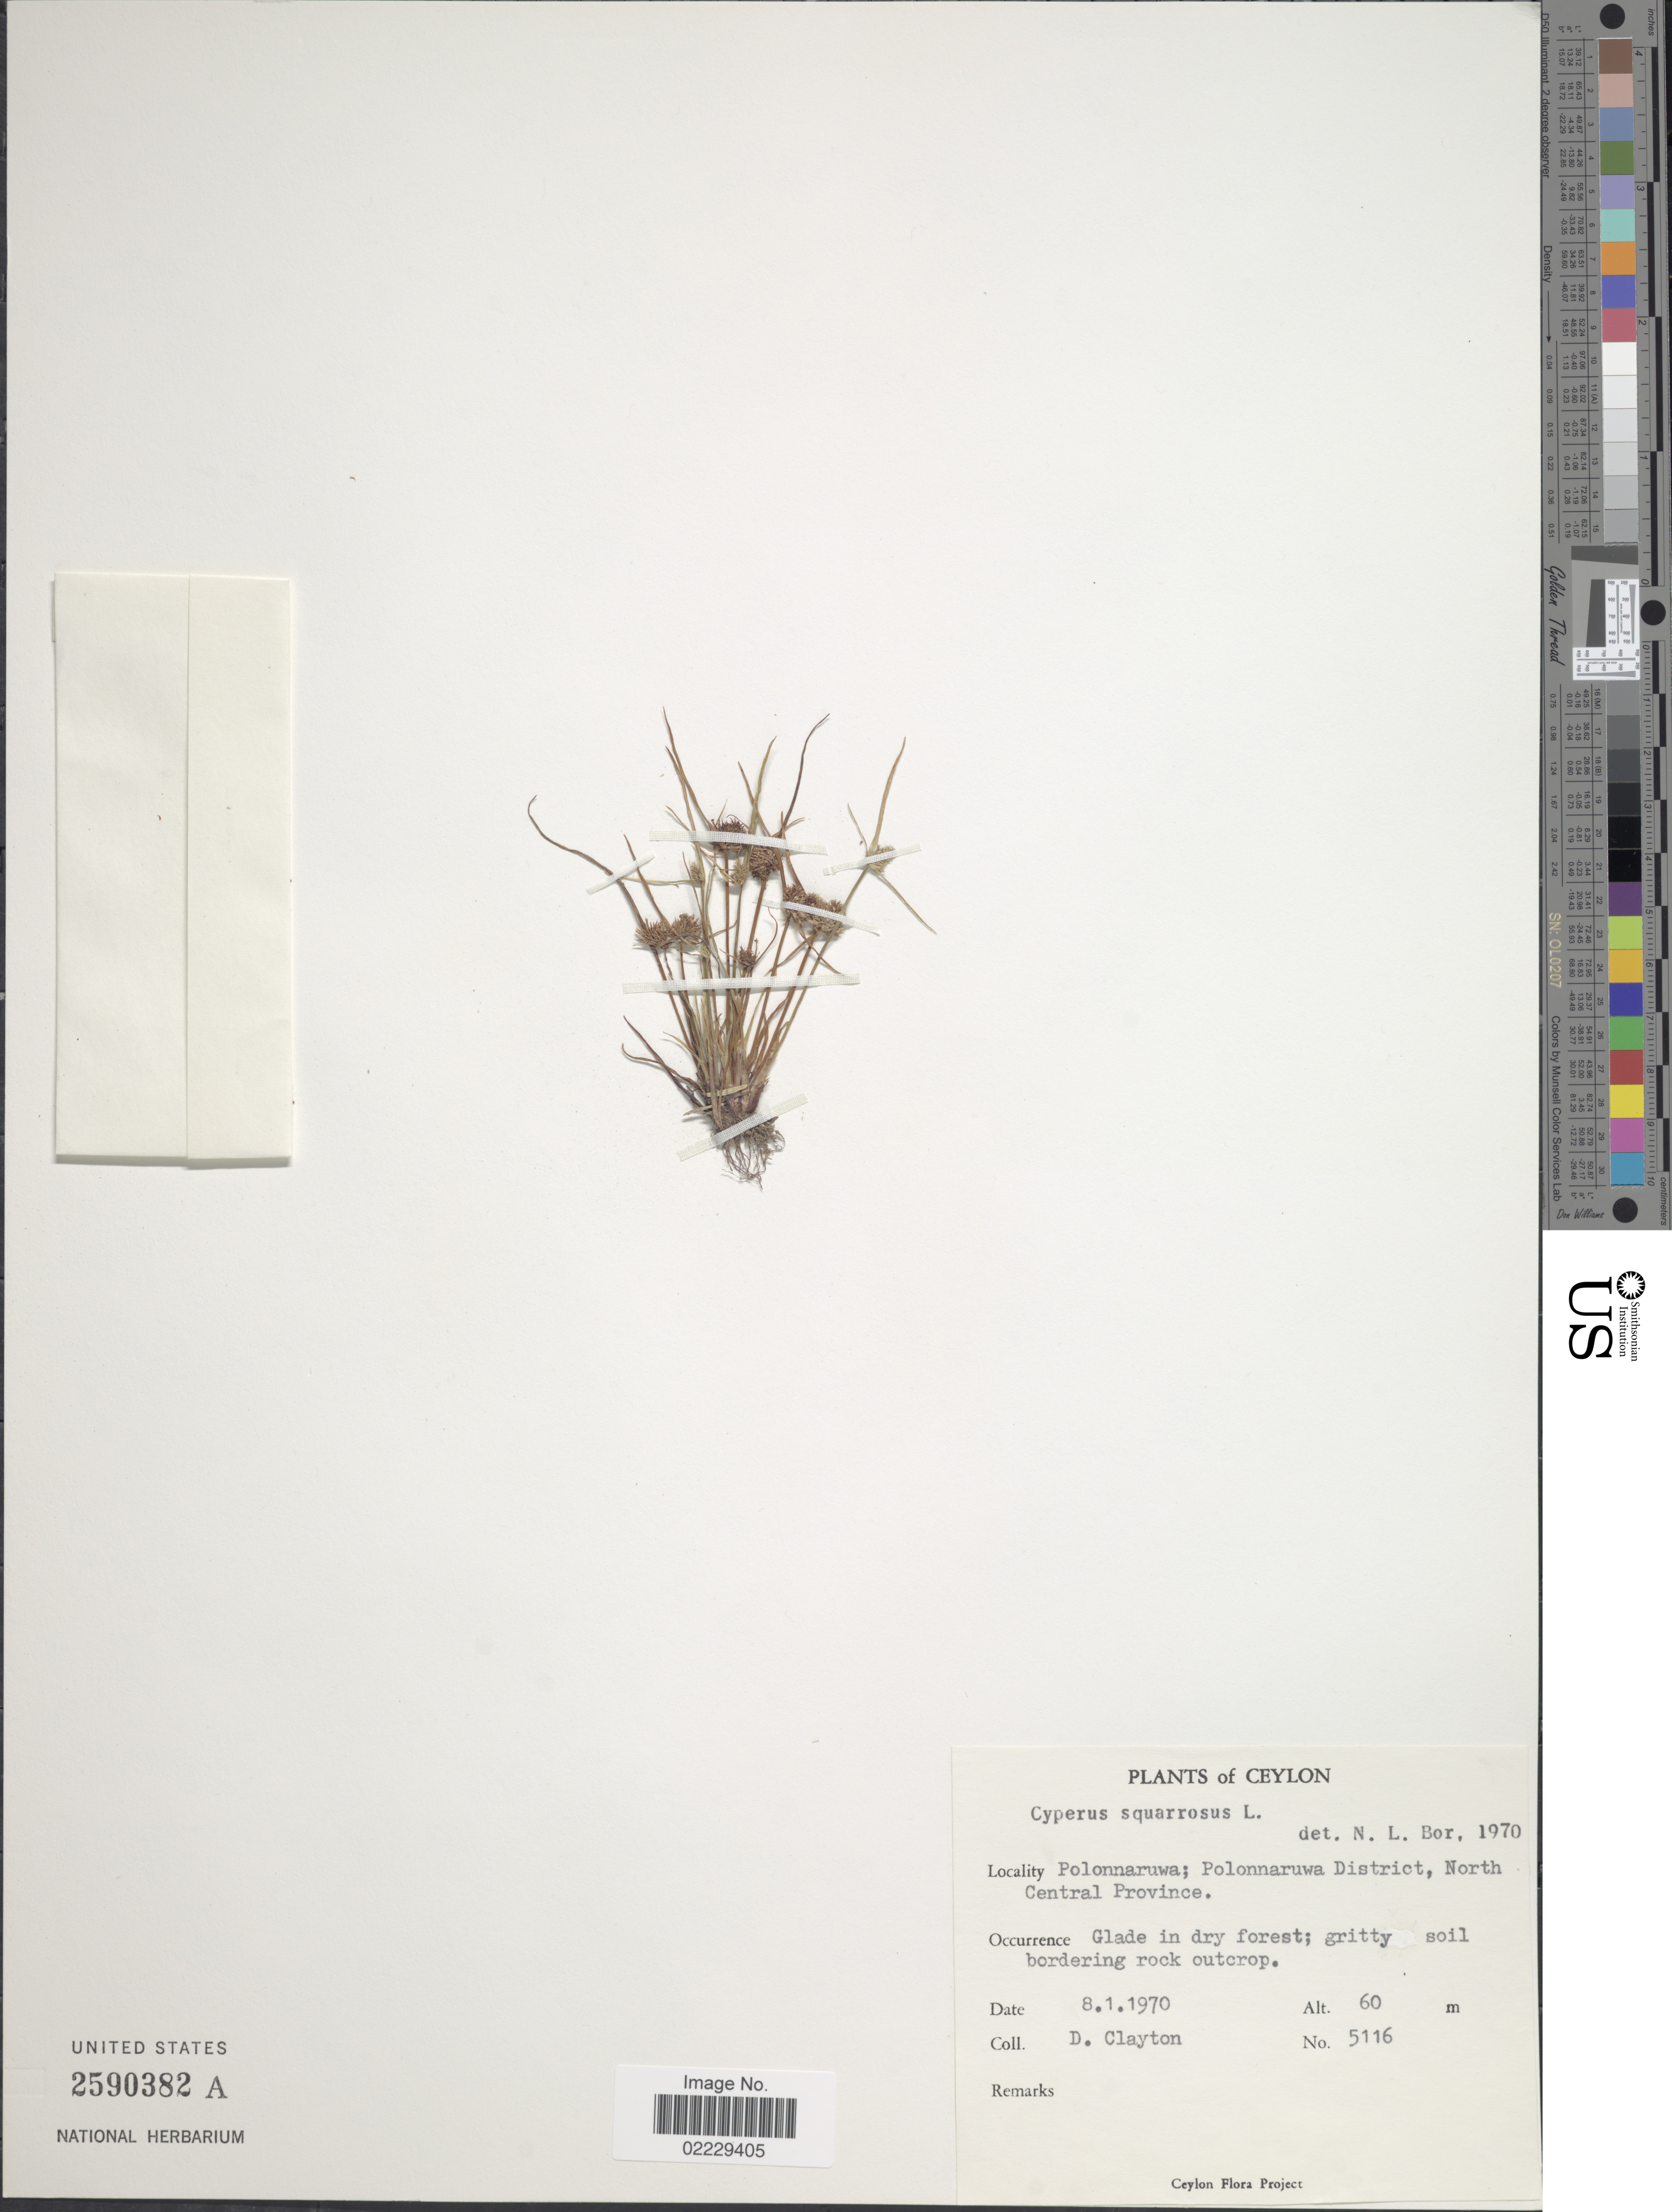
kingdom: Plantae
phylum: Tracheophyta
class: Liliopsida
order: Poales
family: Cyperaceae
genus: Cyperus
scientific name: Cyperus squarrosus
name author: L.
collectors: D. Clayton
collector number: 5116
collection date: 1970-01-08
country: Sri Lanka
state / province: North Central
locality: Ceylon, Polonnaruwal; Polonnaruwa District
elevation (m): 60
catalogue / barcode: US 2590382A